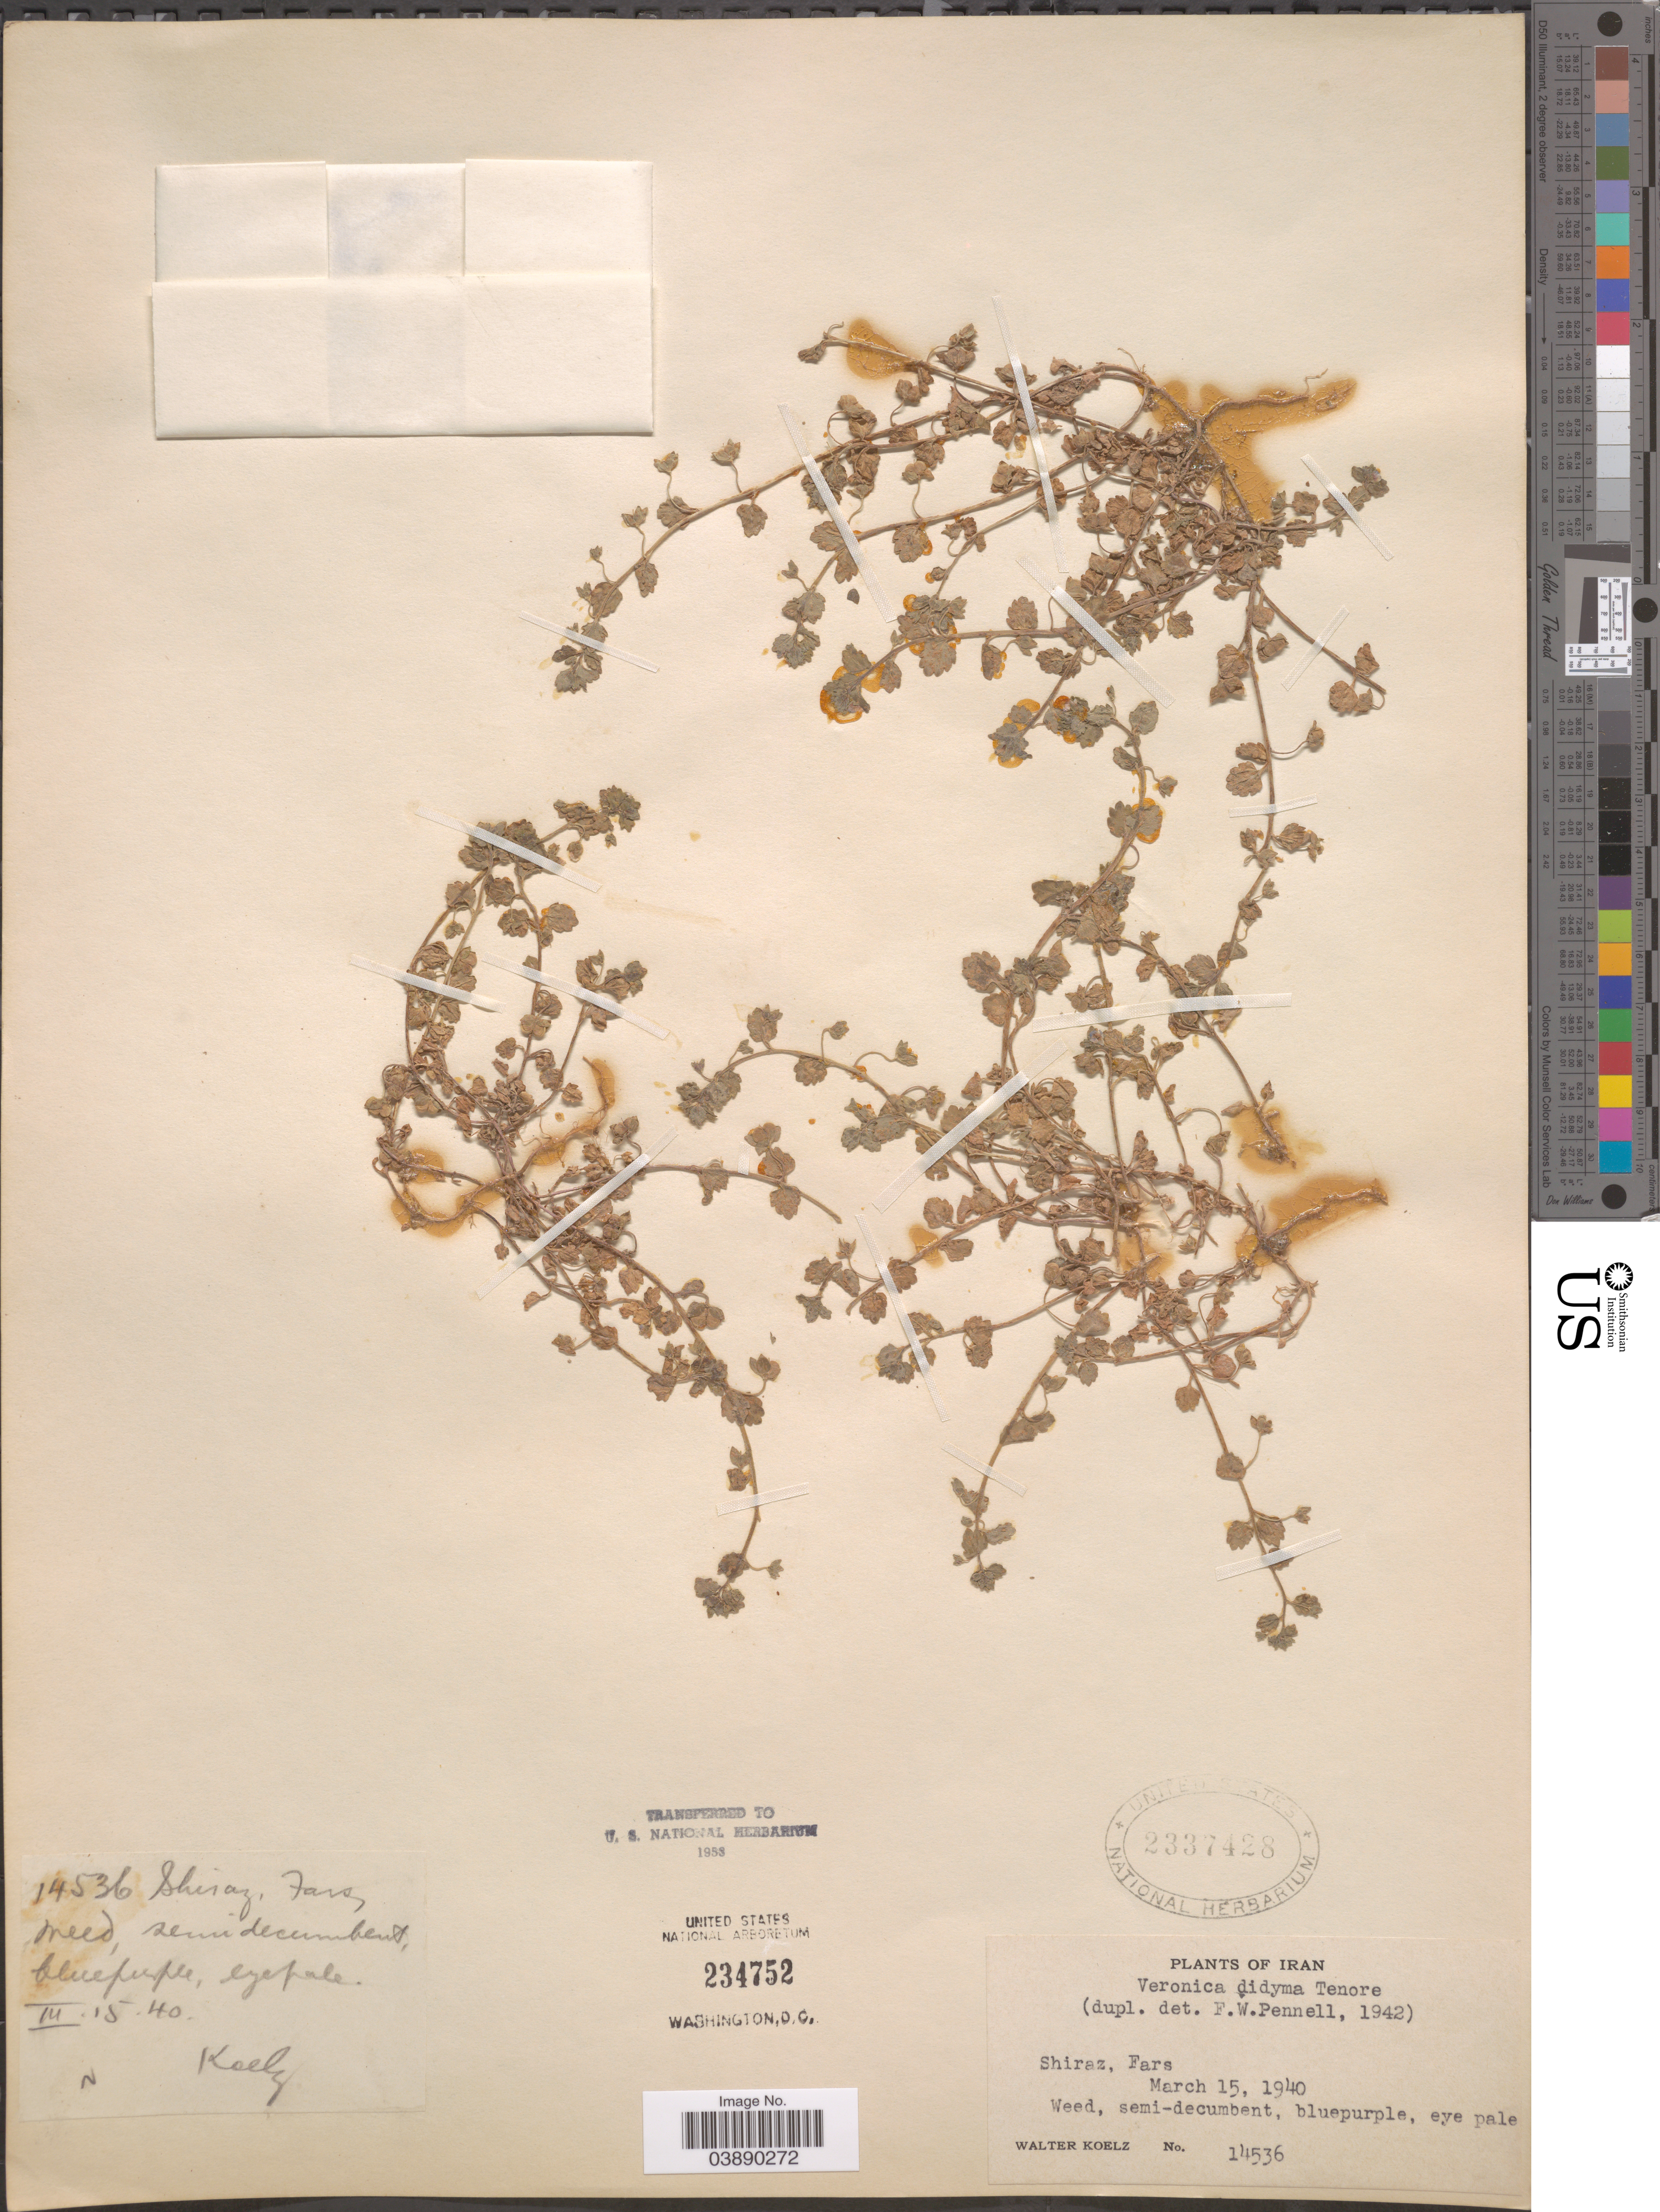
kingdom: Plantae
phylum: Tracheophyta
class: Magnoliopsida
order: Lamiales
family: Plantaginaceae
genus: Veronica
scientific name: Veronica polita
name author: Fr.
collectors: W. N. Koelz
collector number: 14536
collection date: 1940-03-15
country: Iran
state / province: Fars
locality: Shiraz.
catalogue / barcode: US 2337428